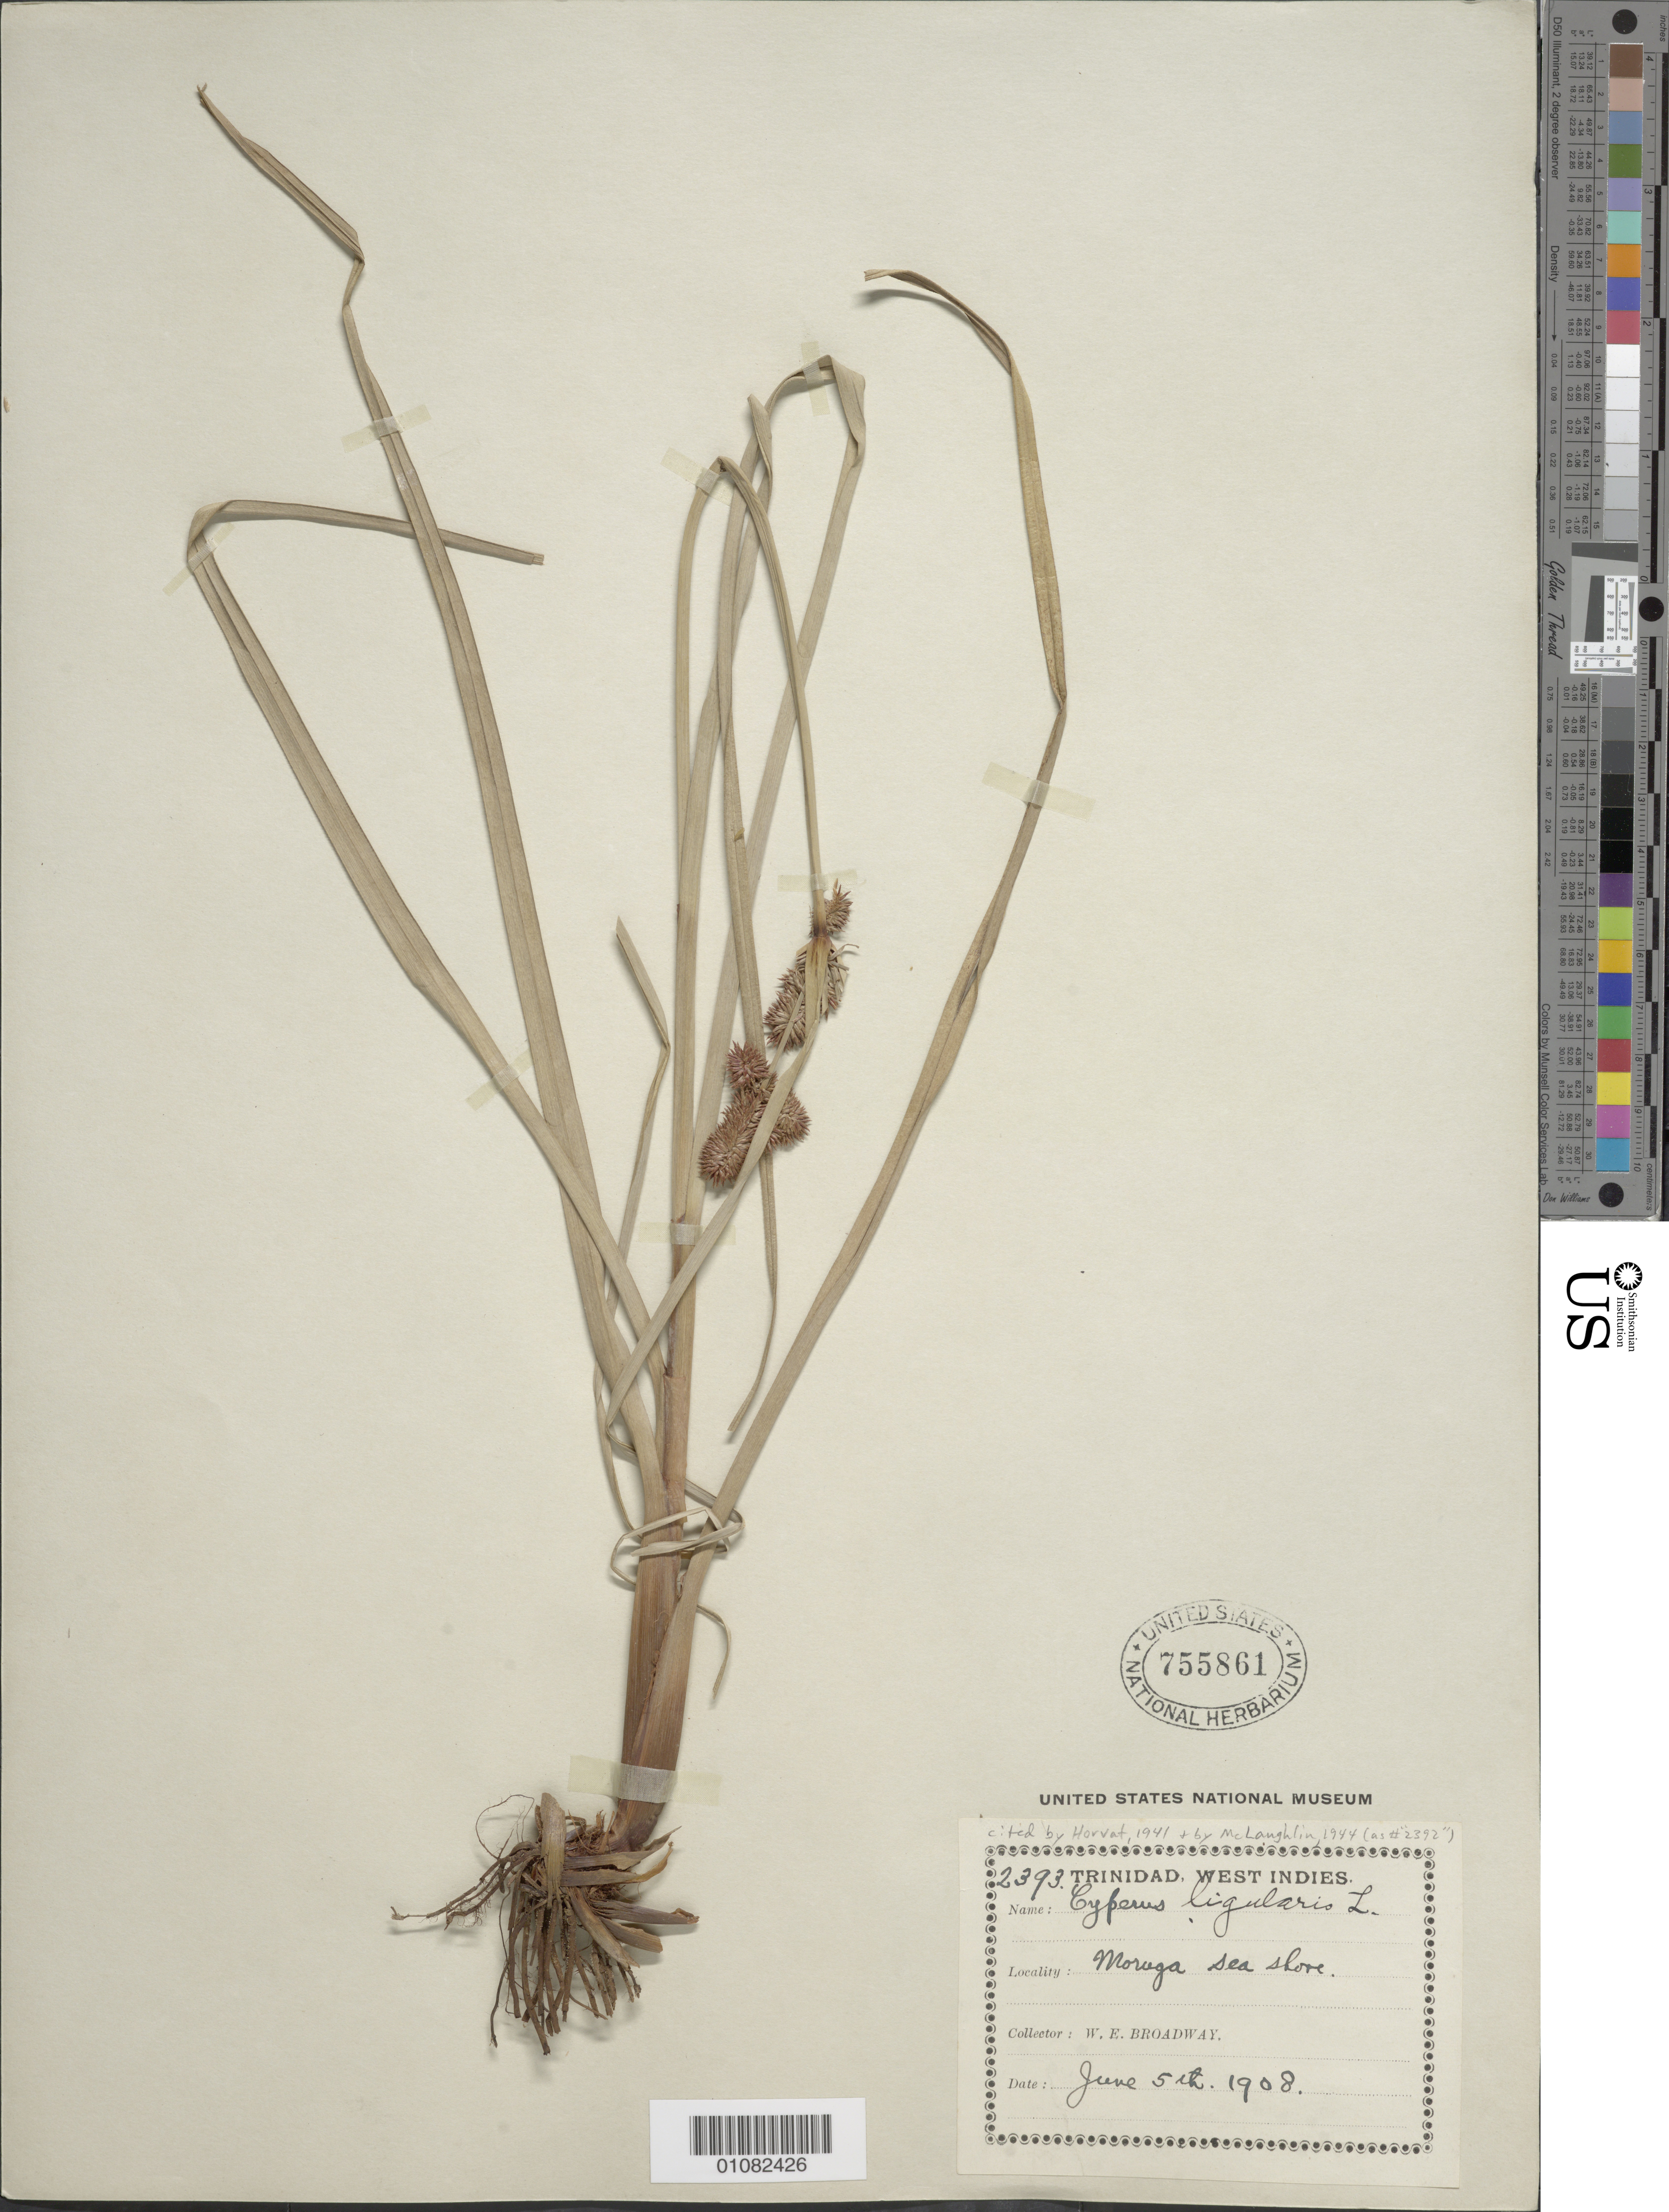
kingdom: Plantae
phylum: Tracheophyta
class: Liliopsida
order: Poales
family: Cyperaceae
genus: Cyperus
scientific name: Cyperus ligularis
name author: L.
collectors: W. E. Broadway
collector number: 2393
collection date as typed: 05 Jun 1908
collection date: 1908-06-05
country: Trinidad and Tobago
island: Trinidad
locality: Moruga sea shore.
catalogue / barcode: US 755861